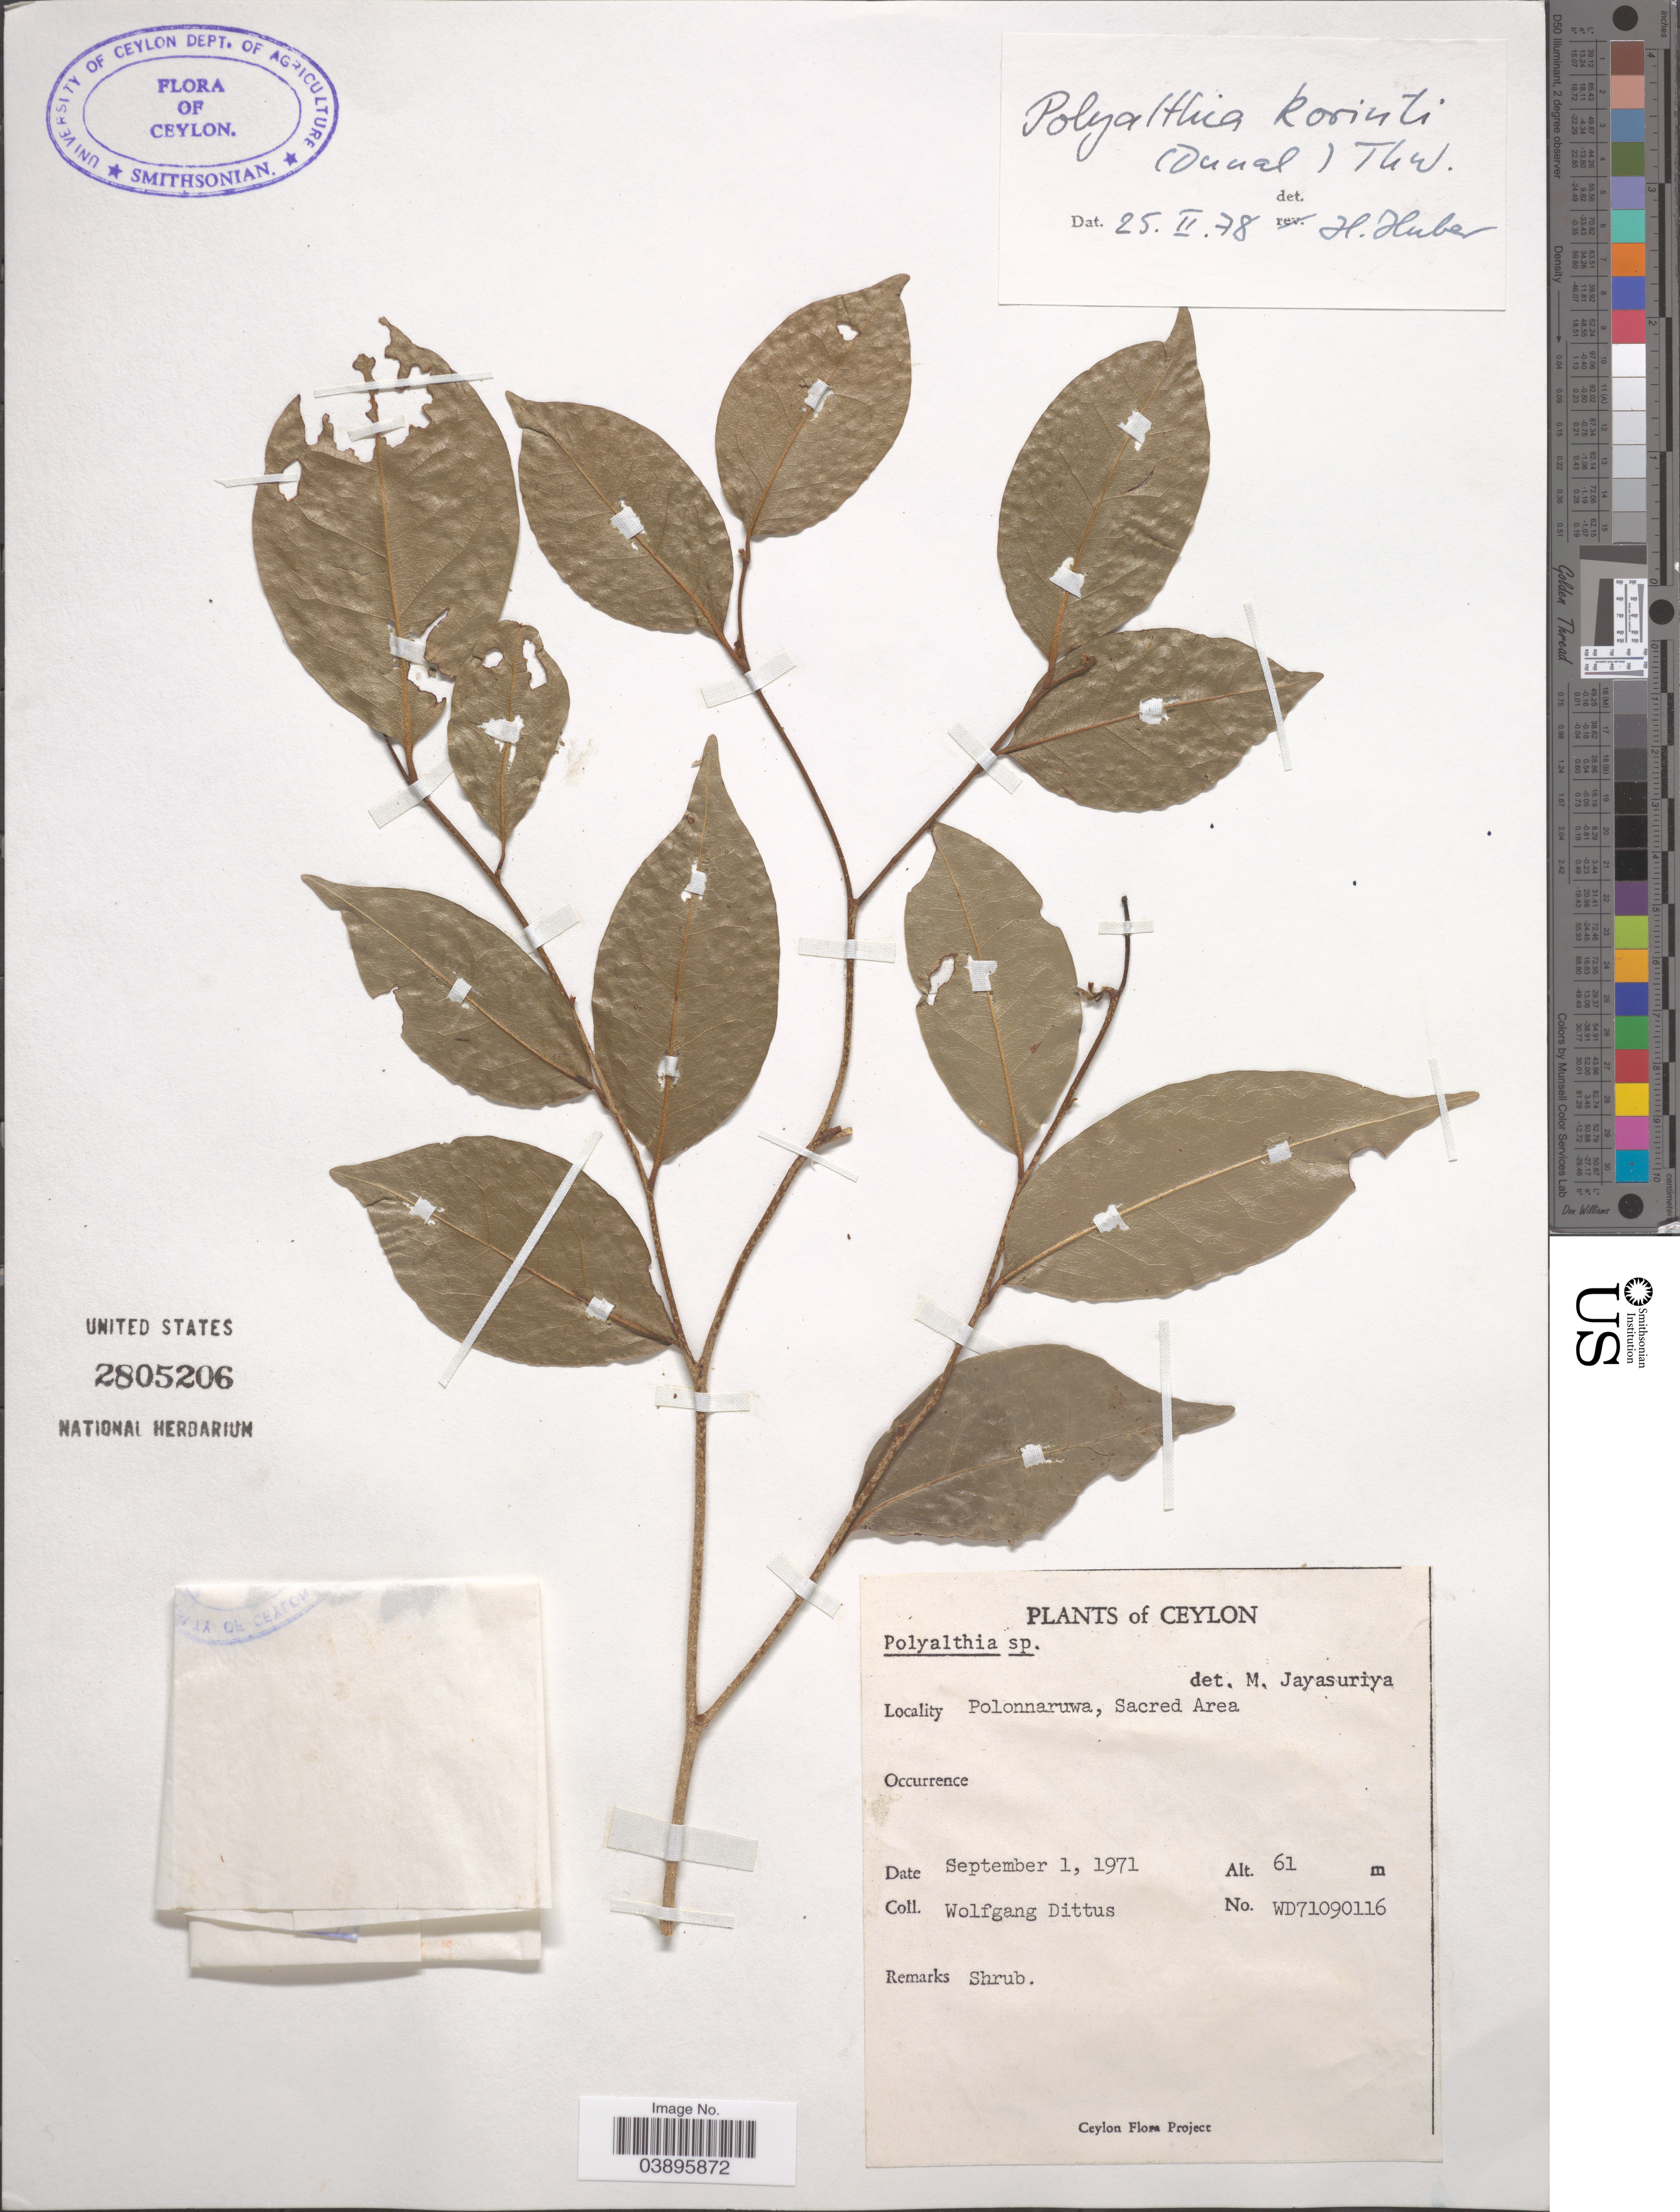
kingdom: Plantae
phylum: Tracheophyta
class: Magnoliopsida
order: Magnoliales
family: Annonaceae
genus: Polyalthia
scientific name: Polyalthia korinti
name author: (Dunal) Thwaites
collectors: W. Dittus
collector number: WD71090116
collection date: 1971-09-01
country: Sri Lanka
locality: Ceylon. Polonnaruwa, Sacred Area.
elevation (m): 61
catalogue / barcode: US 2805206